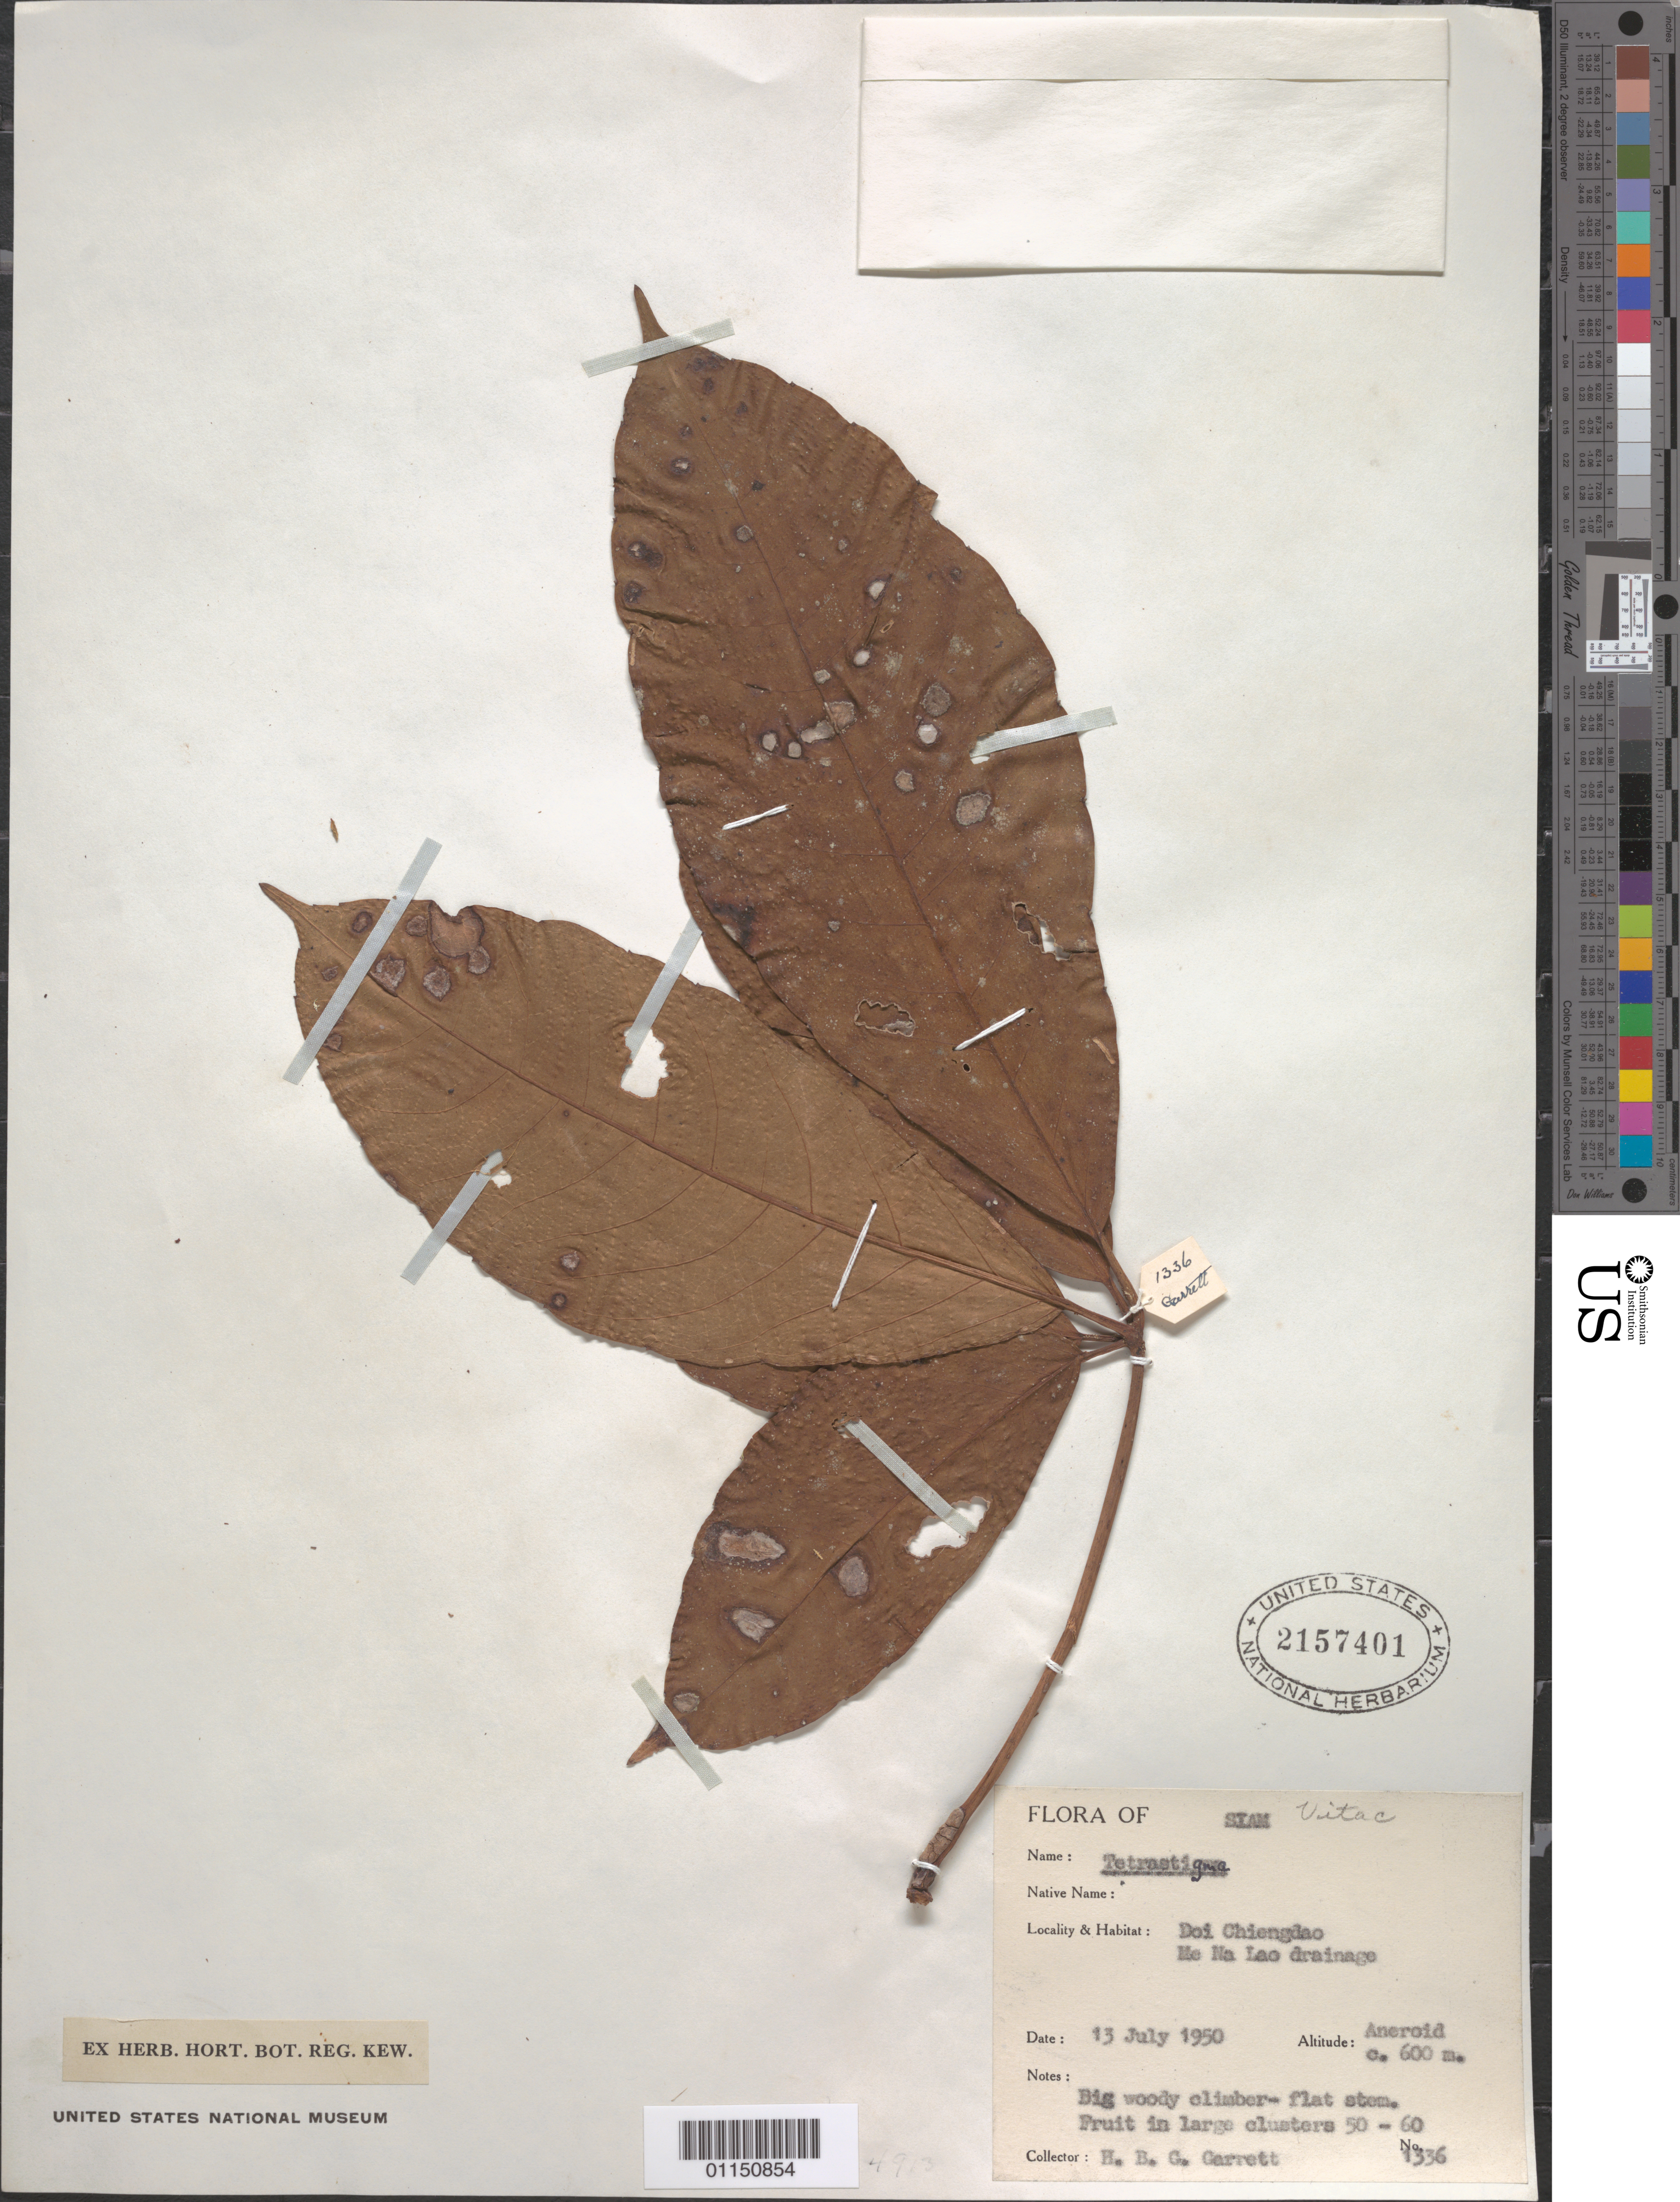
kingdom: Plantae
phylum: Tracheophyta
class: Magnoliopsida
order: Vitales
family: Vitaceae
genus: Tetrastigma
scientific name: Tetrastigma sp.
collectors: H. Garrett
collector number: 1336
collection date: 1950-07-13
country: Thailand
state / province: Chiang Mai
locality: Doi Chiengdao.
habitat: Big woody climber.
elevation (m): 600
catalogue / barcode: US 2157401